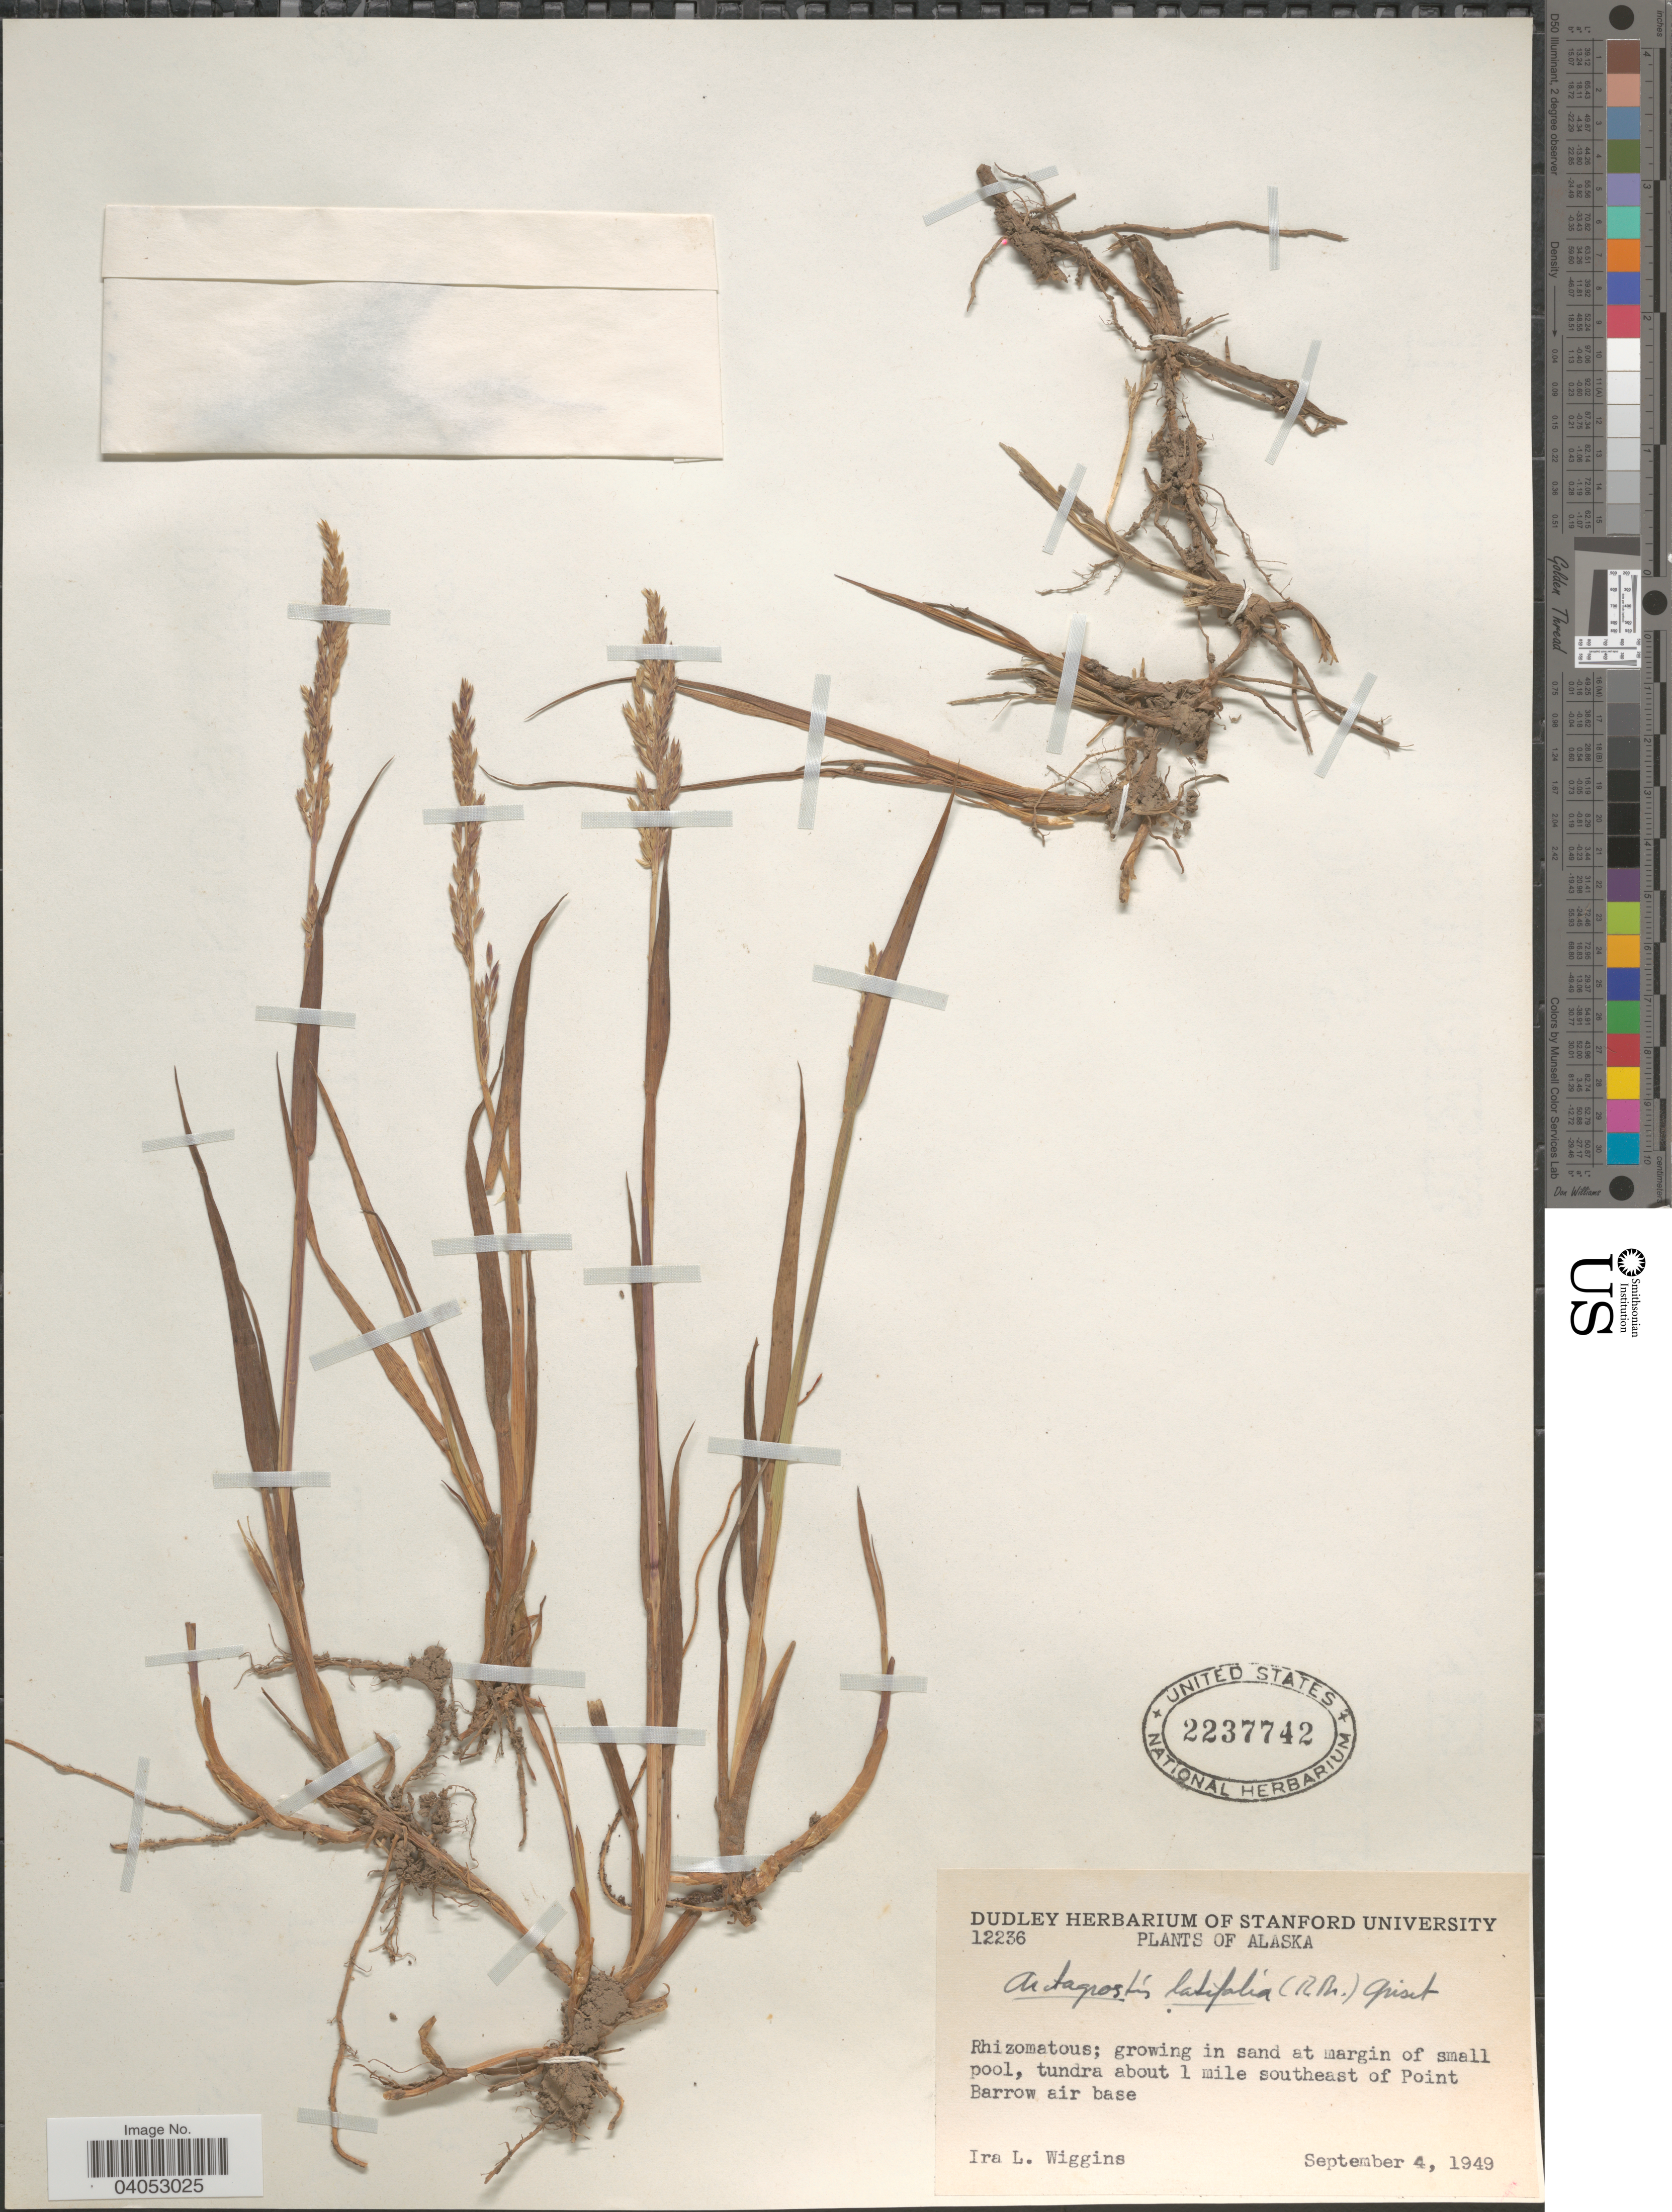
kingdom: Plantae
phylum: Tracheophyta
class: Liliopsida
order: Poales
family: Poaceae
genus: Arctagrostis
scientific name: Arctagrostis latifolia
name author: (R. Br.) Griseb.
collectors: I. L. Wiggins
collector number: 12236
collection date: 1949-09-04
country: United States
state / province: Alaska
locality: In sand at margin of small pool, tundra about 1 mile southeast of Point Barrow air base.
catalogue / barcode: US 2237742